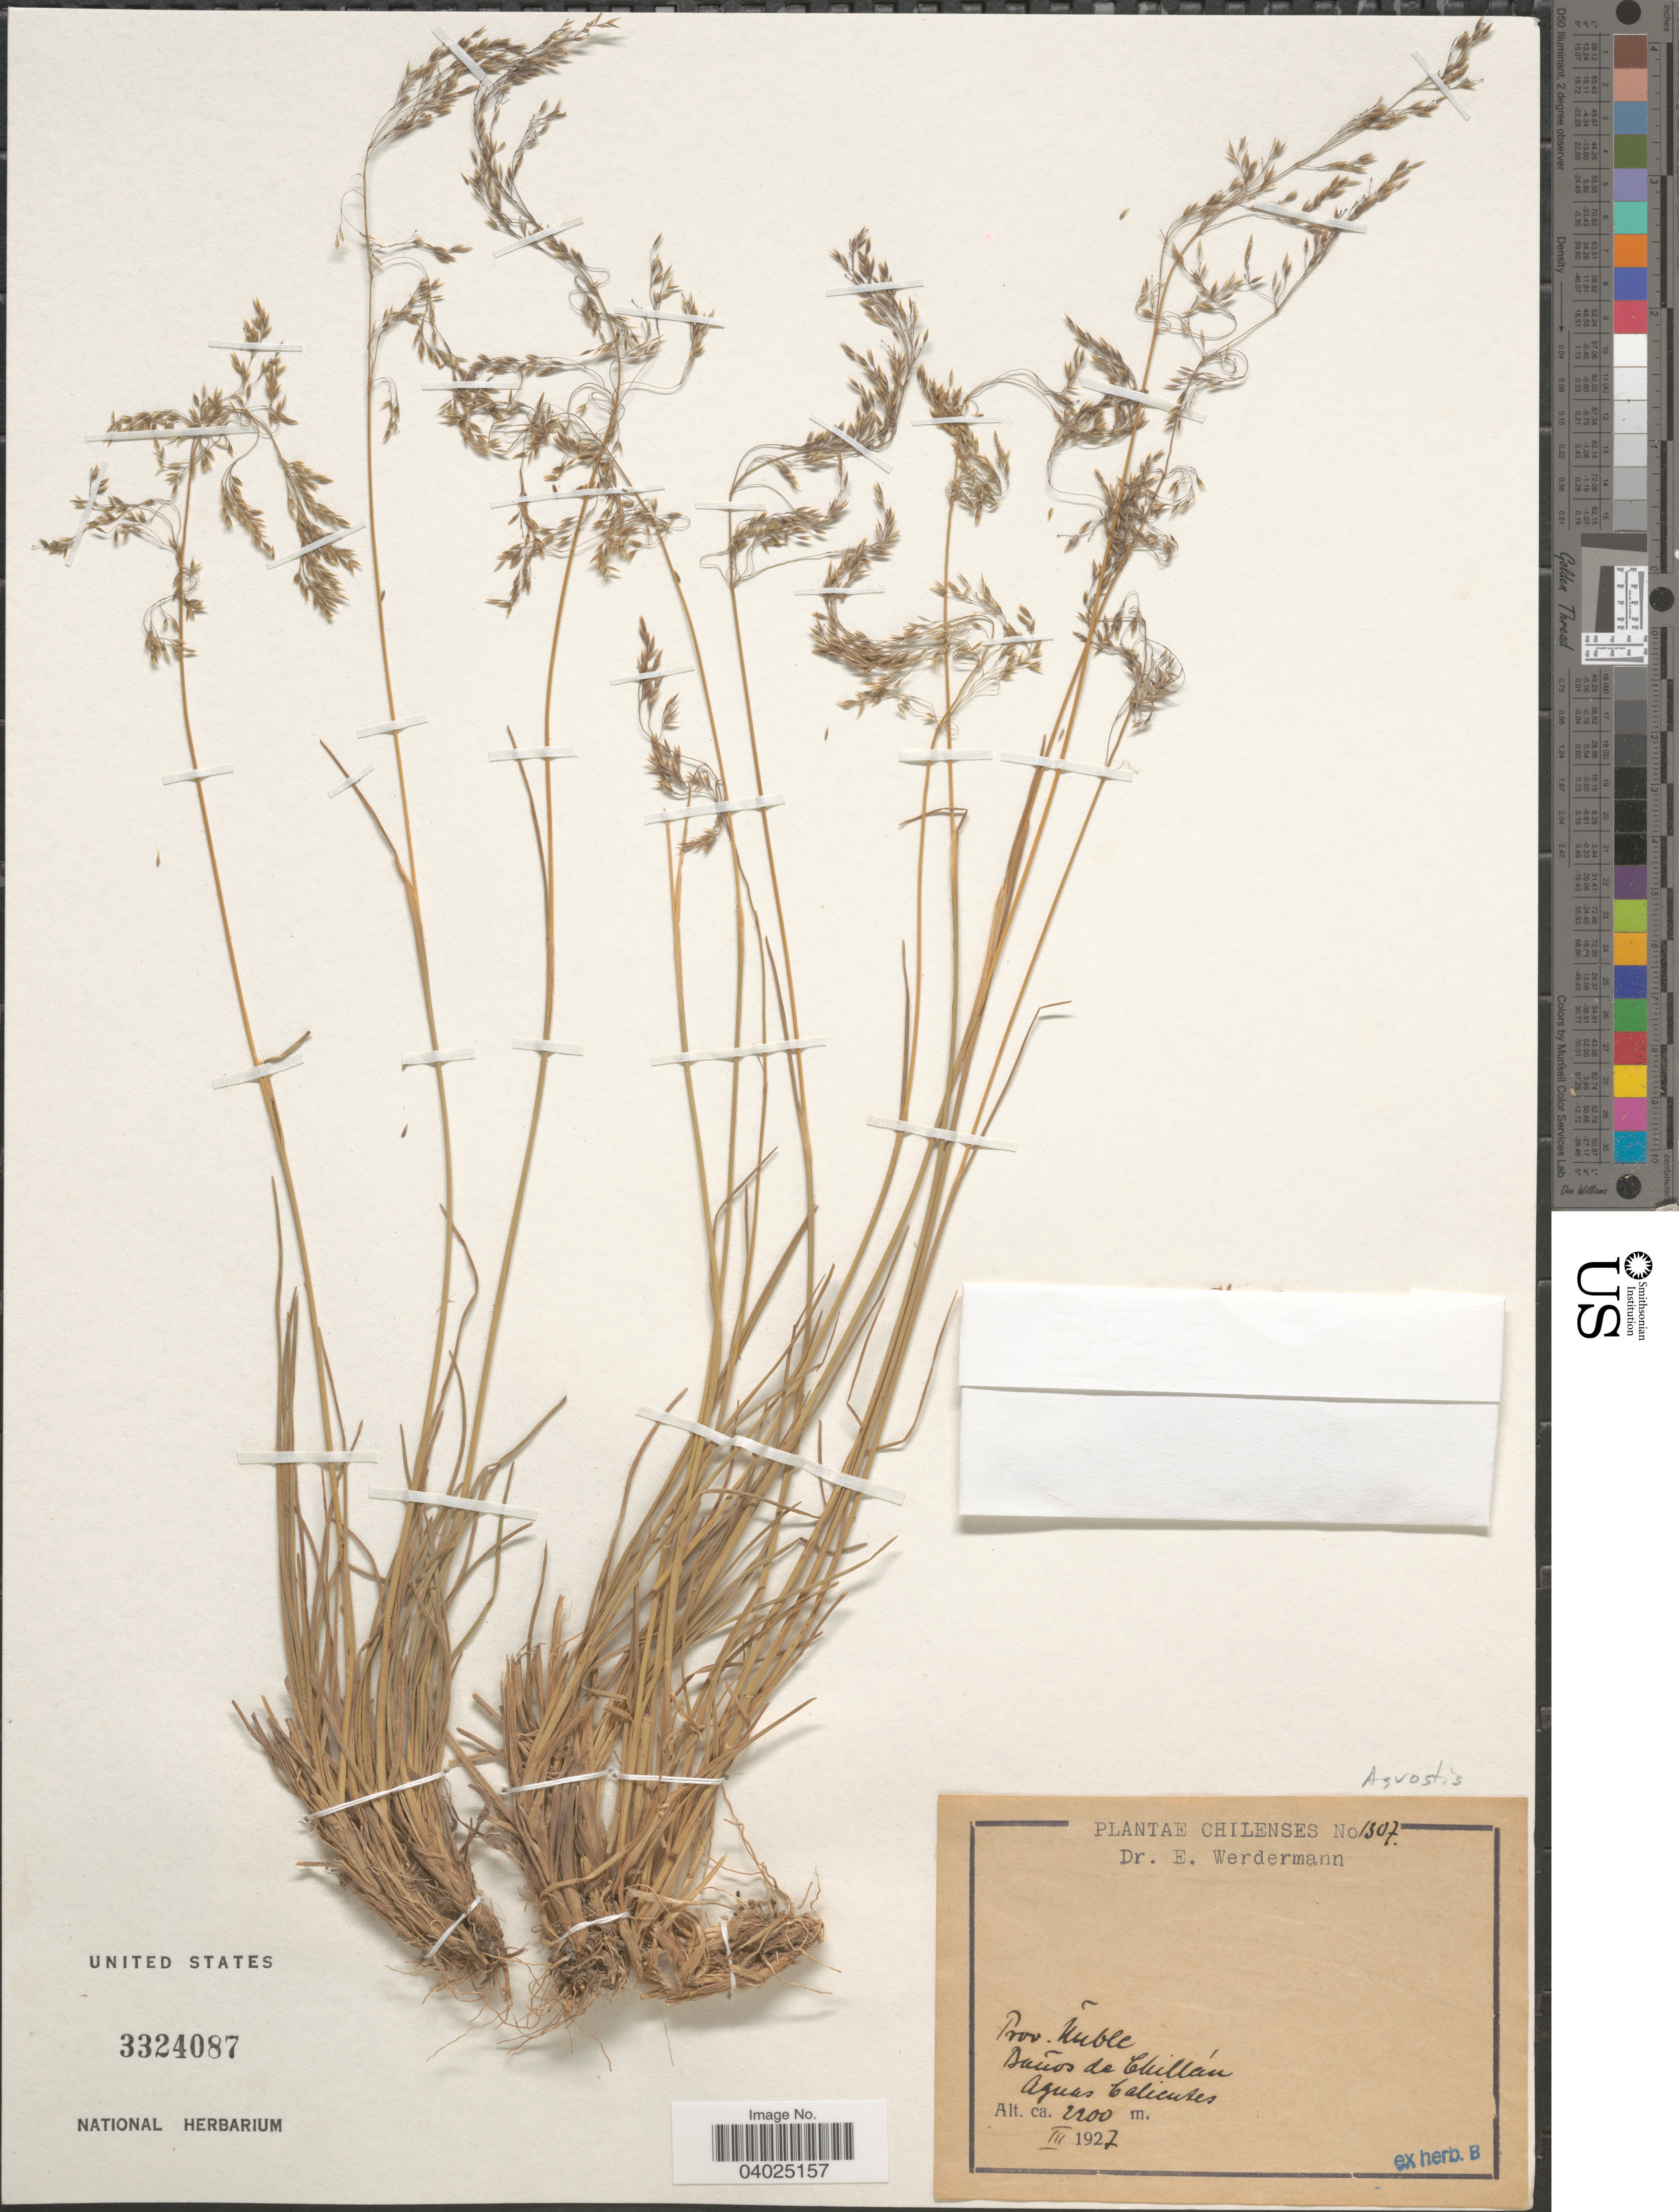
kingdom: Plantae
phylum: Tracheophyta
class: Liliopsida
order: Poales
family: Poaceae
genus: Agrostis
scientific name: Agrostis sp.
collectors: E. Werdermann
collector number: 1307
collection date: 1927-03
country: Chile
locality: Prov. Ñuble. Baños de Chillán. Aguas Calientes.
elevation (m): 2200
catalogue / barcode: US 3324087